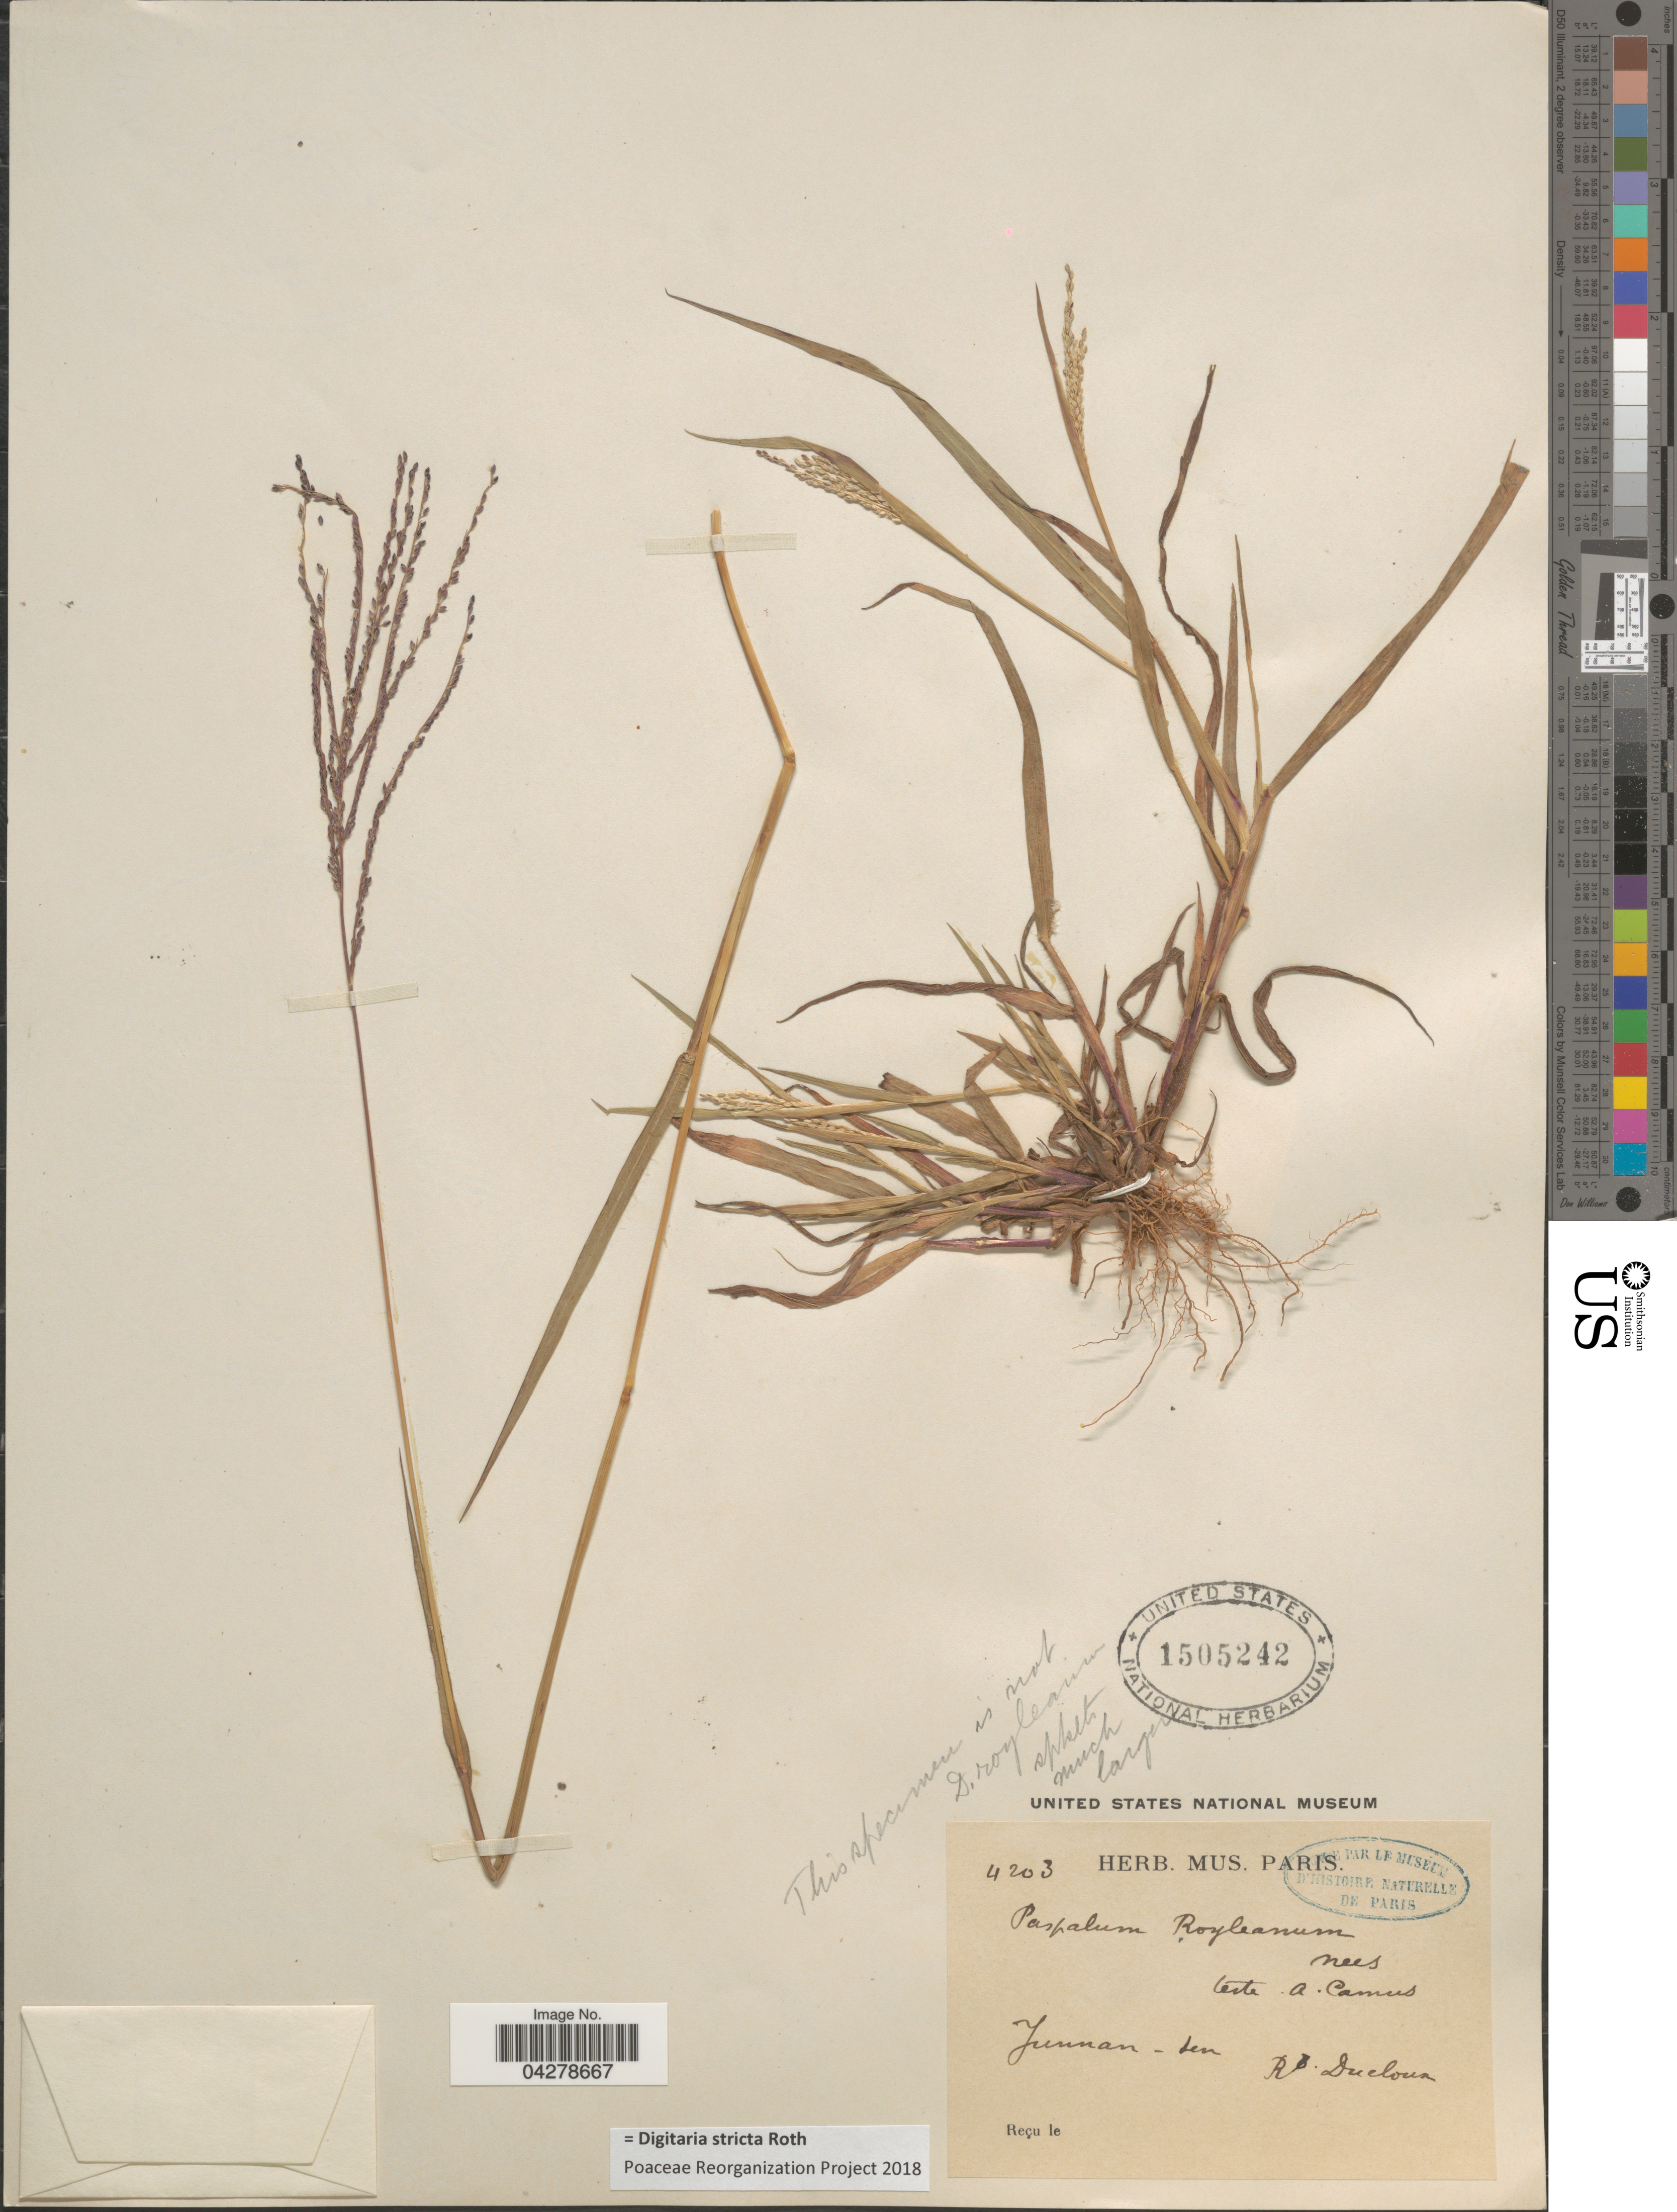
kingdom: Plantae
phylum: Tracheophyta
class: Liliopsida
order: Poales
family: Poaceae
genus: Digitaria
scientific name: Digitaria stricta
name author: Roth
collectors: R. Duclous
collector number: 4203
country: China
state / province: Yunnan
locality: Yunnan-sen.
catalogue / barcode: US 1505242